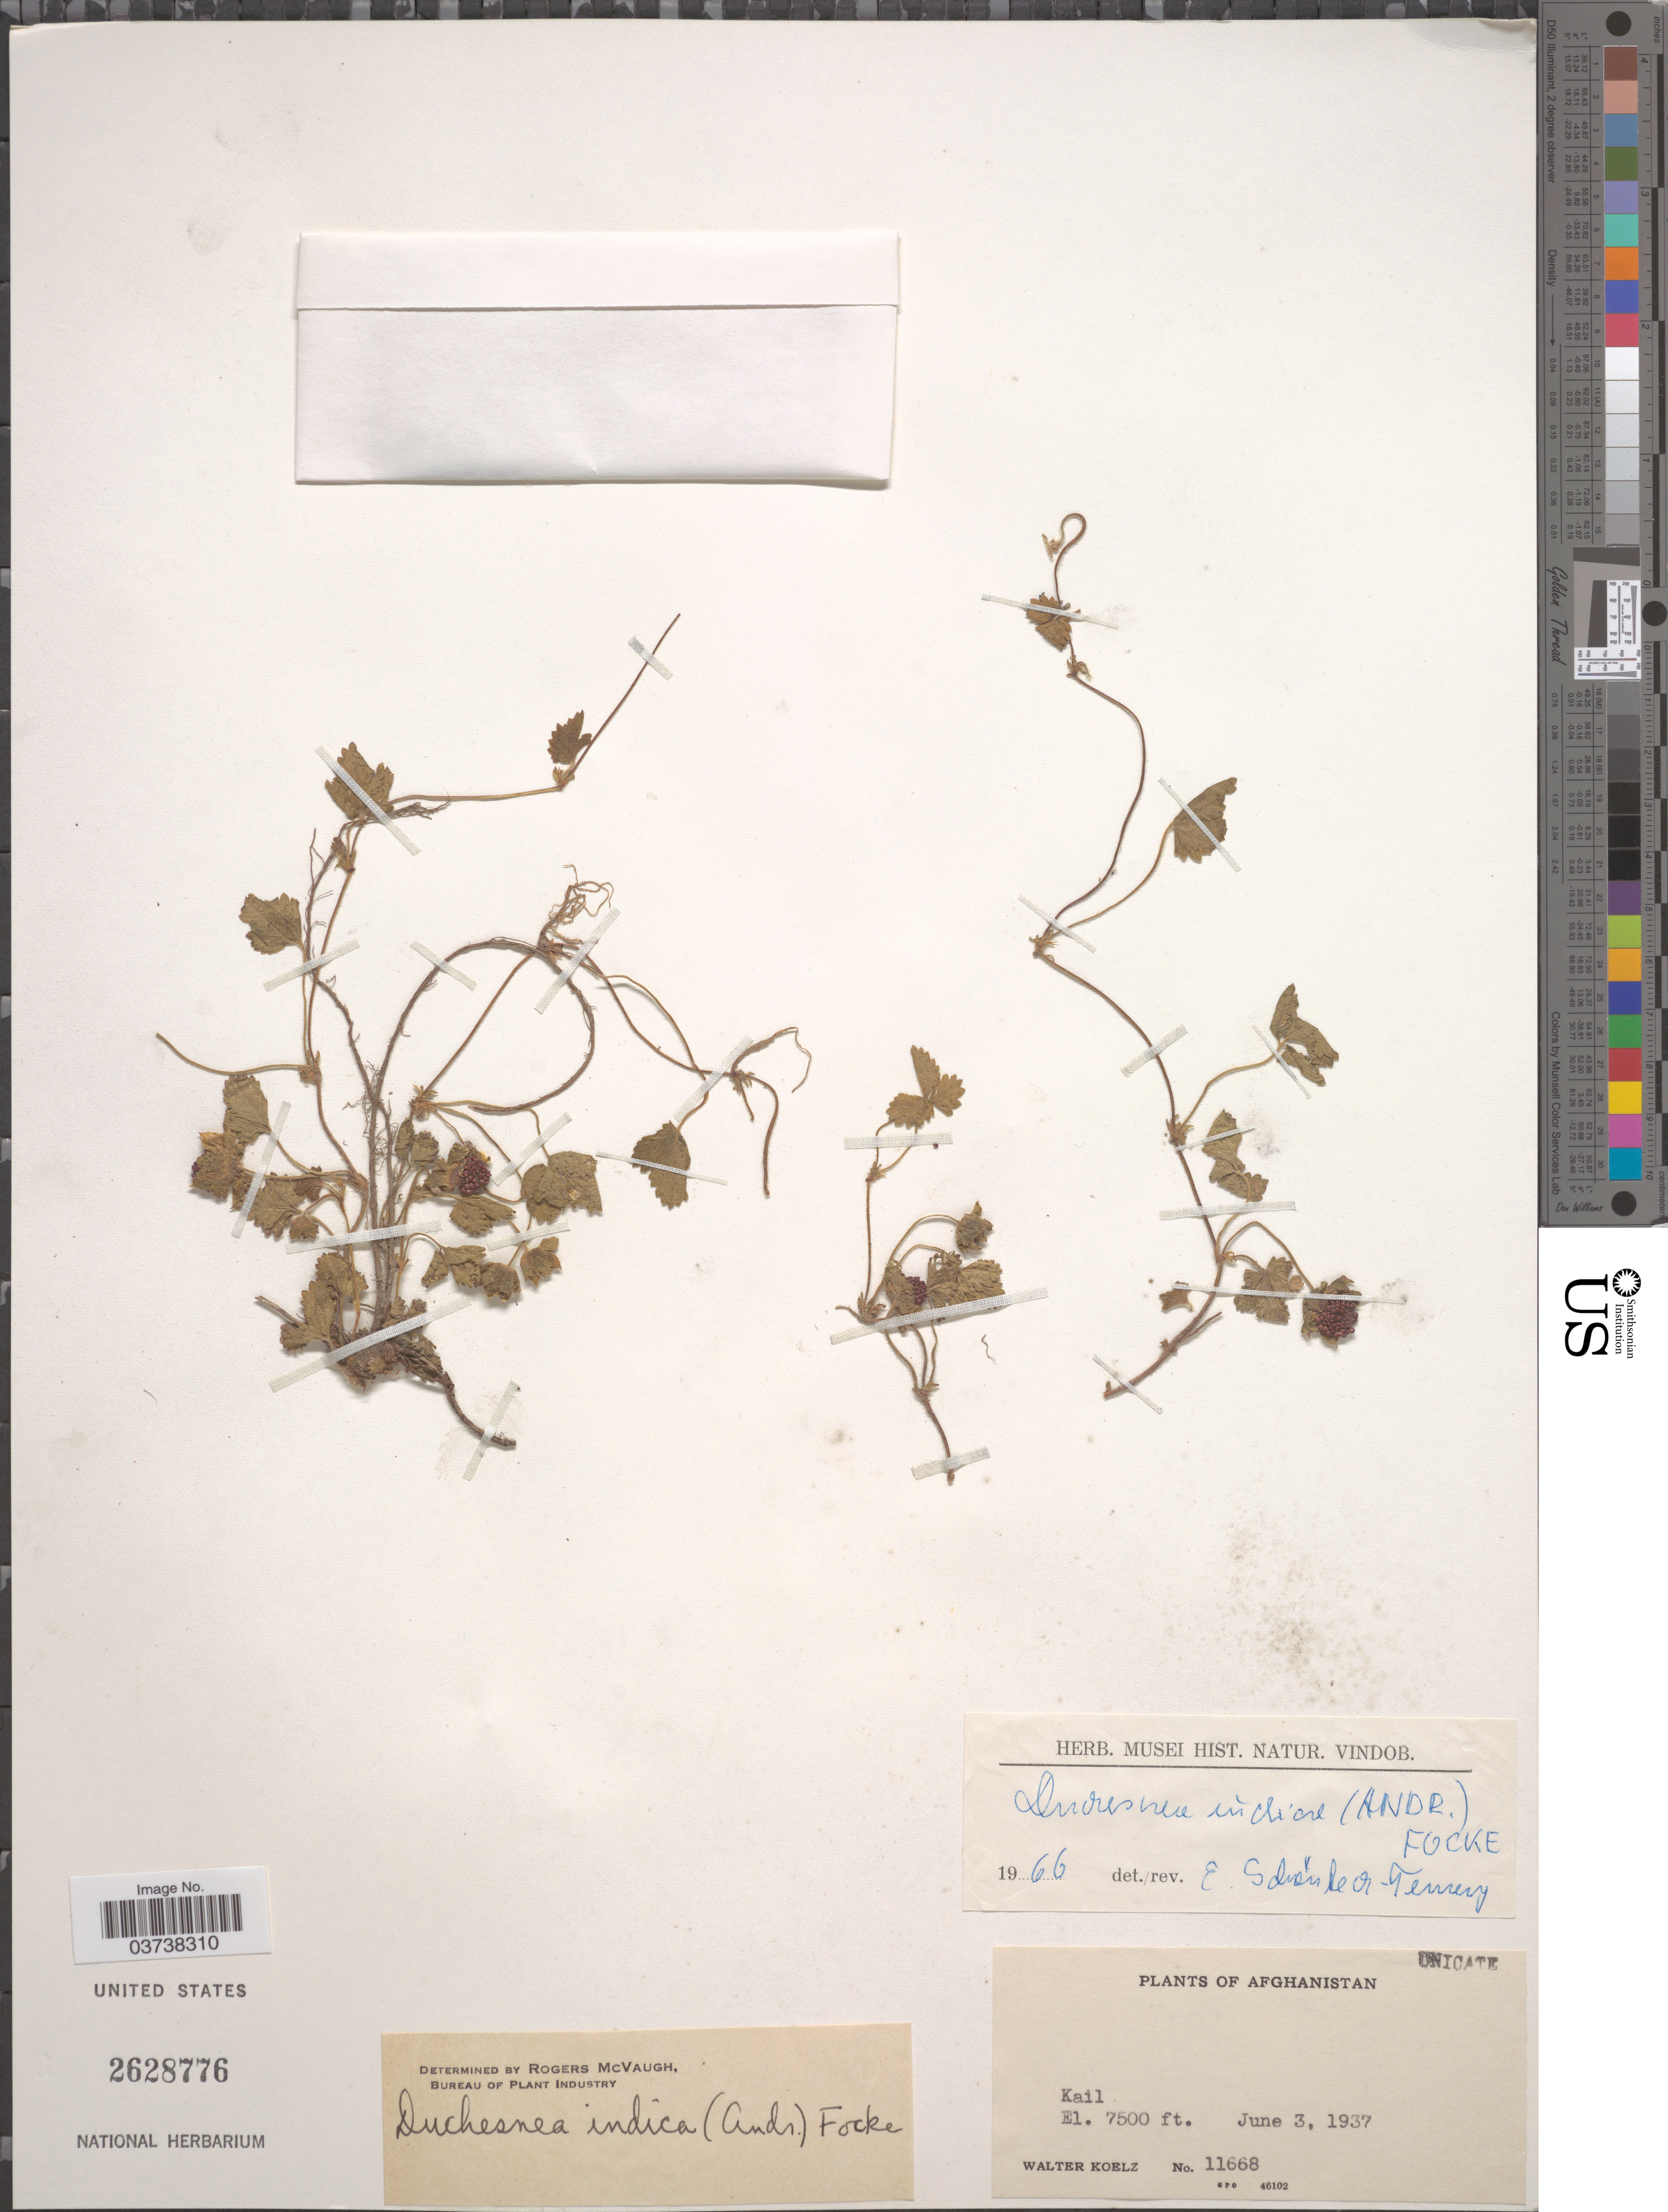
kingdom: Plantae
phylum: Tracheophyta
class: Magnoliopsida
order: Rosales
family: Rosaceae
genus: Potentilla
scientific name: Potentilla indica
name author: (Andrews) Th. Wolf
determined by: Strong, Mark T., (BOT), Smithsonian Institution - National Museum of Natural History (UNITED STATES)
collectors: W. N. Koelz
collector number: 11668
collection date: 1937-06-03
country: Afghanistan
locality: Kail.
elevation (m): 2286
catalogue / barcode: US 2628776